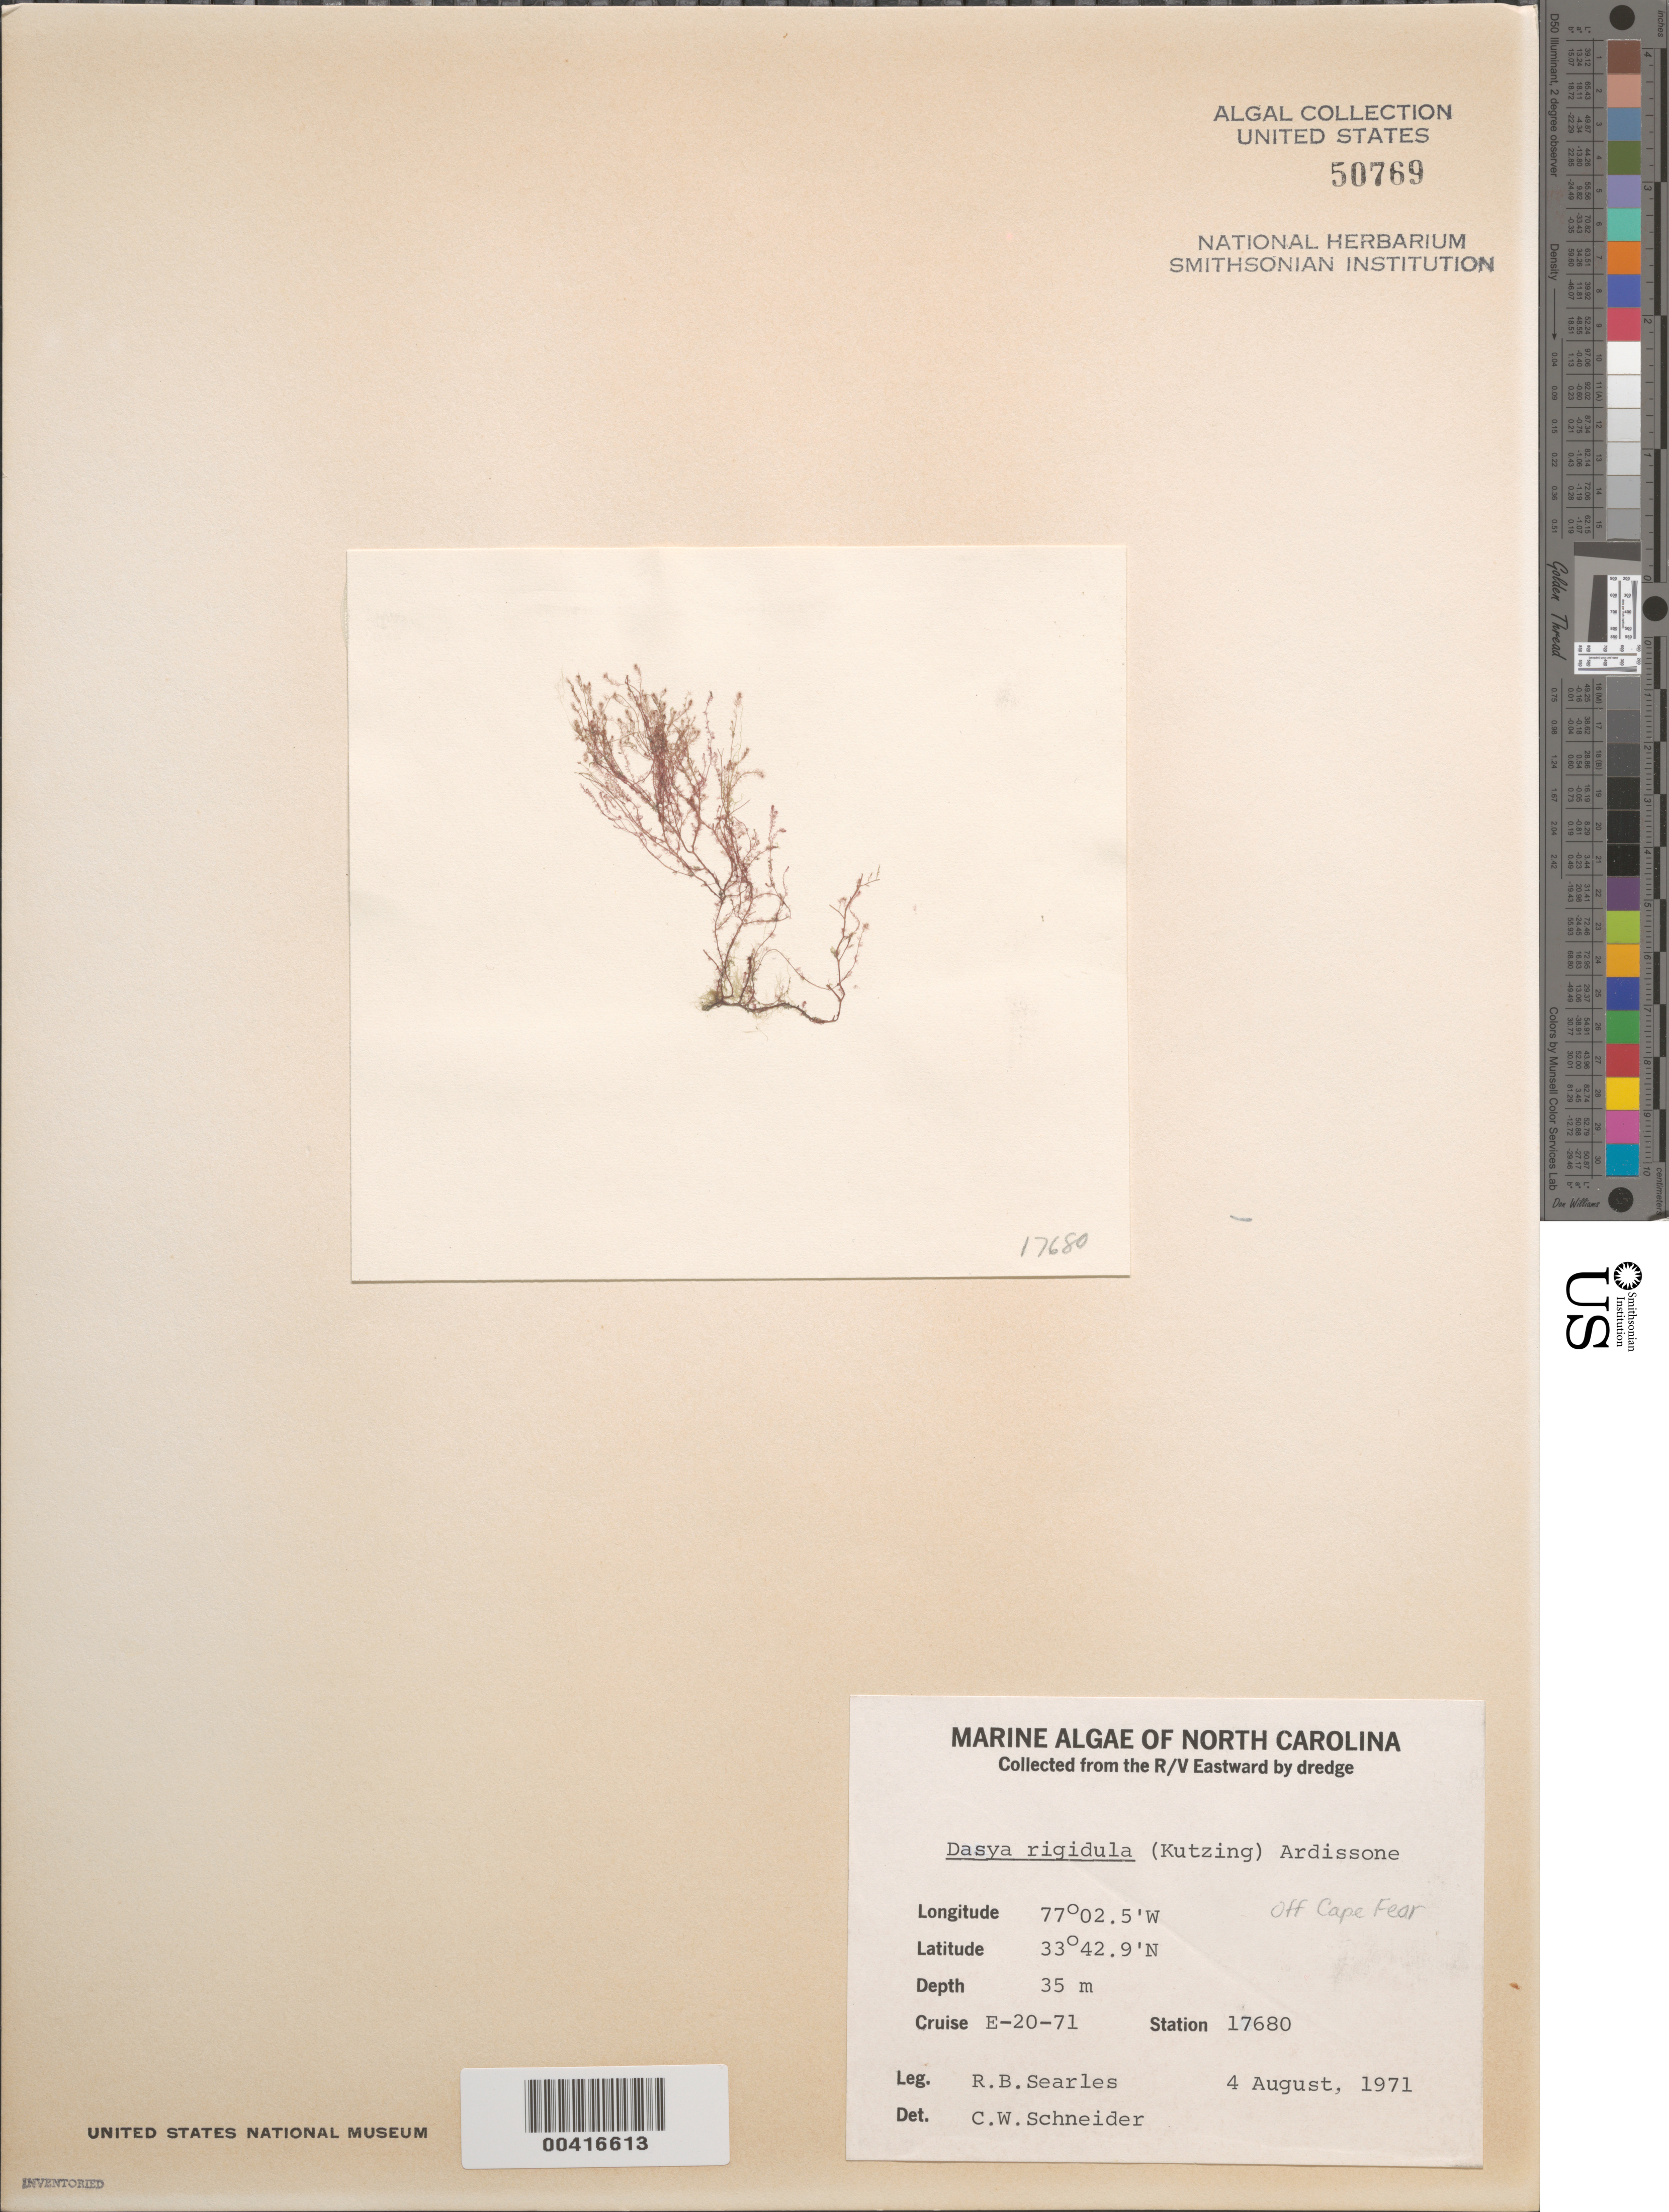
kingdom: Plantae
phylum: Rhodophyta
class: Florideophyceae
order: Ceramiales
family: Dasyaceae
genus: Dasya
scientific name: Dasya rigidula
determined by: Schneider, C. W.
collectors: R. Searles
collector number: Station 17680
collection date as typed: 04 Aug 1971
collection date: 1971-08-04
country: United States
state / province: North Carolina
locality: Off Cape Fear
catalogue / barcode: US 50769